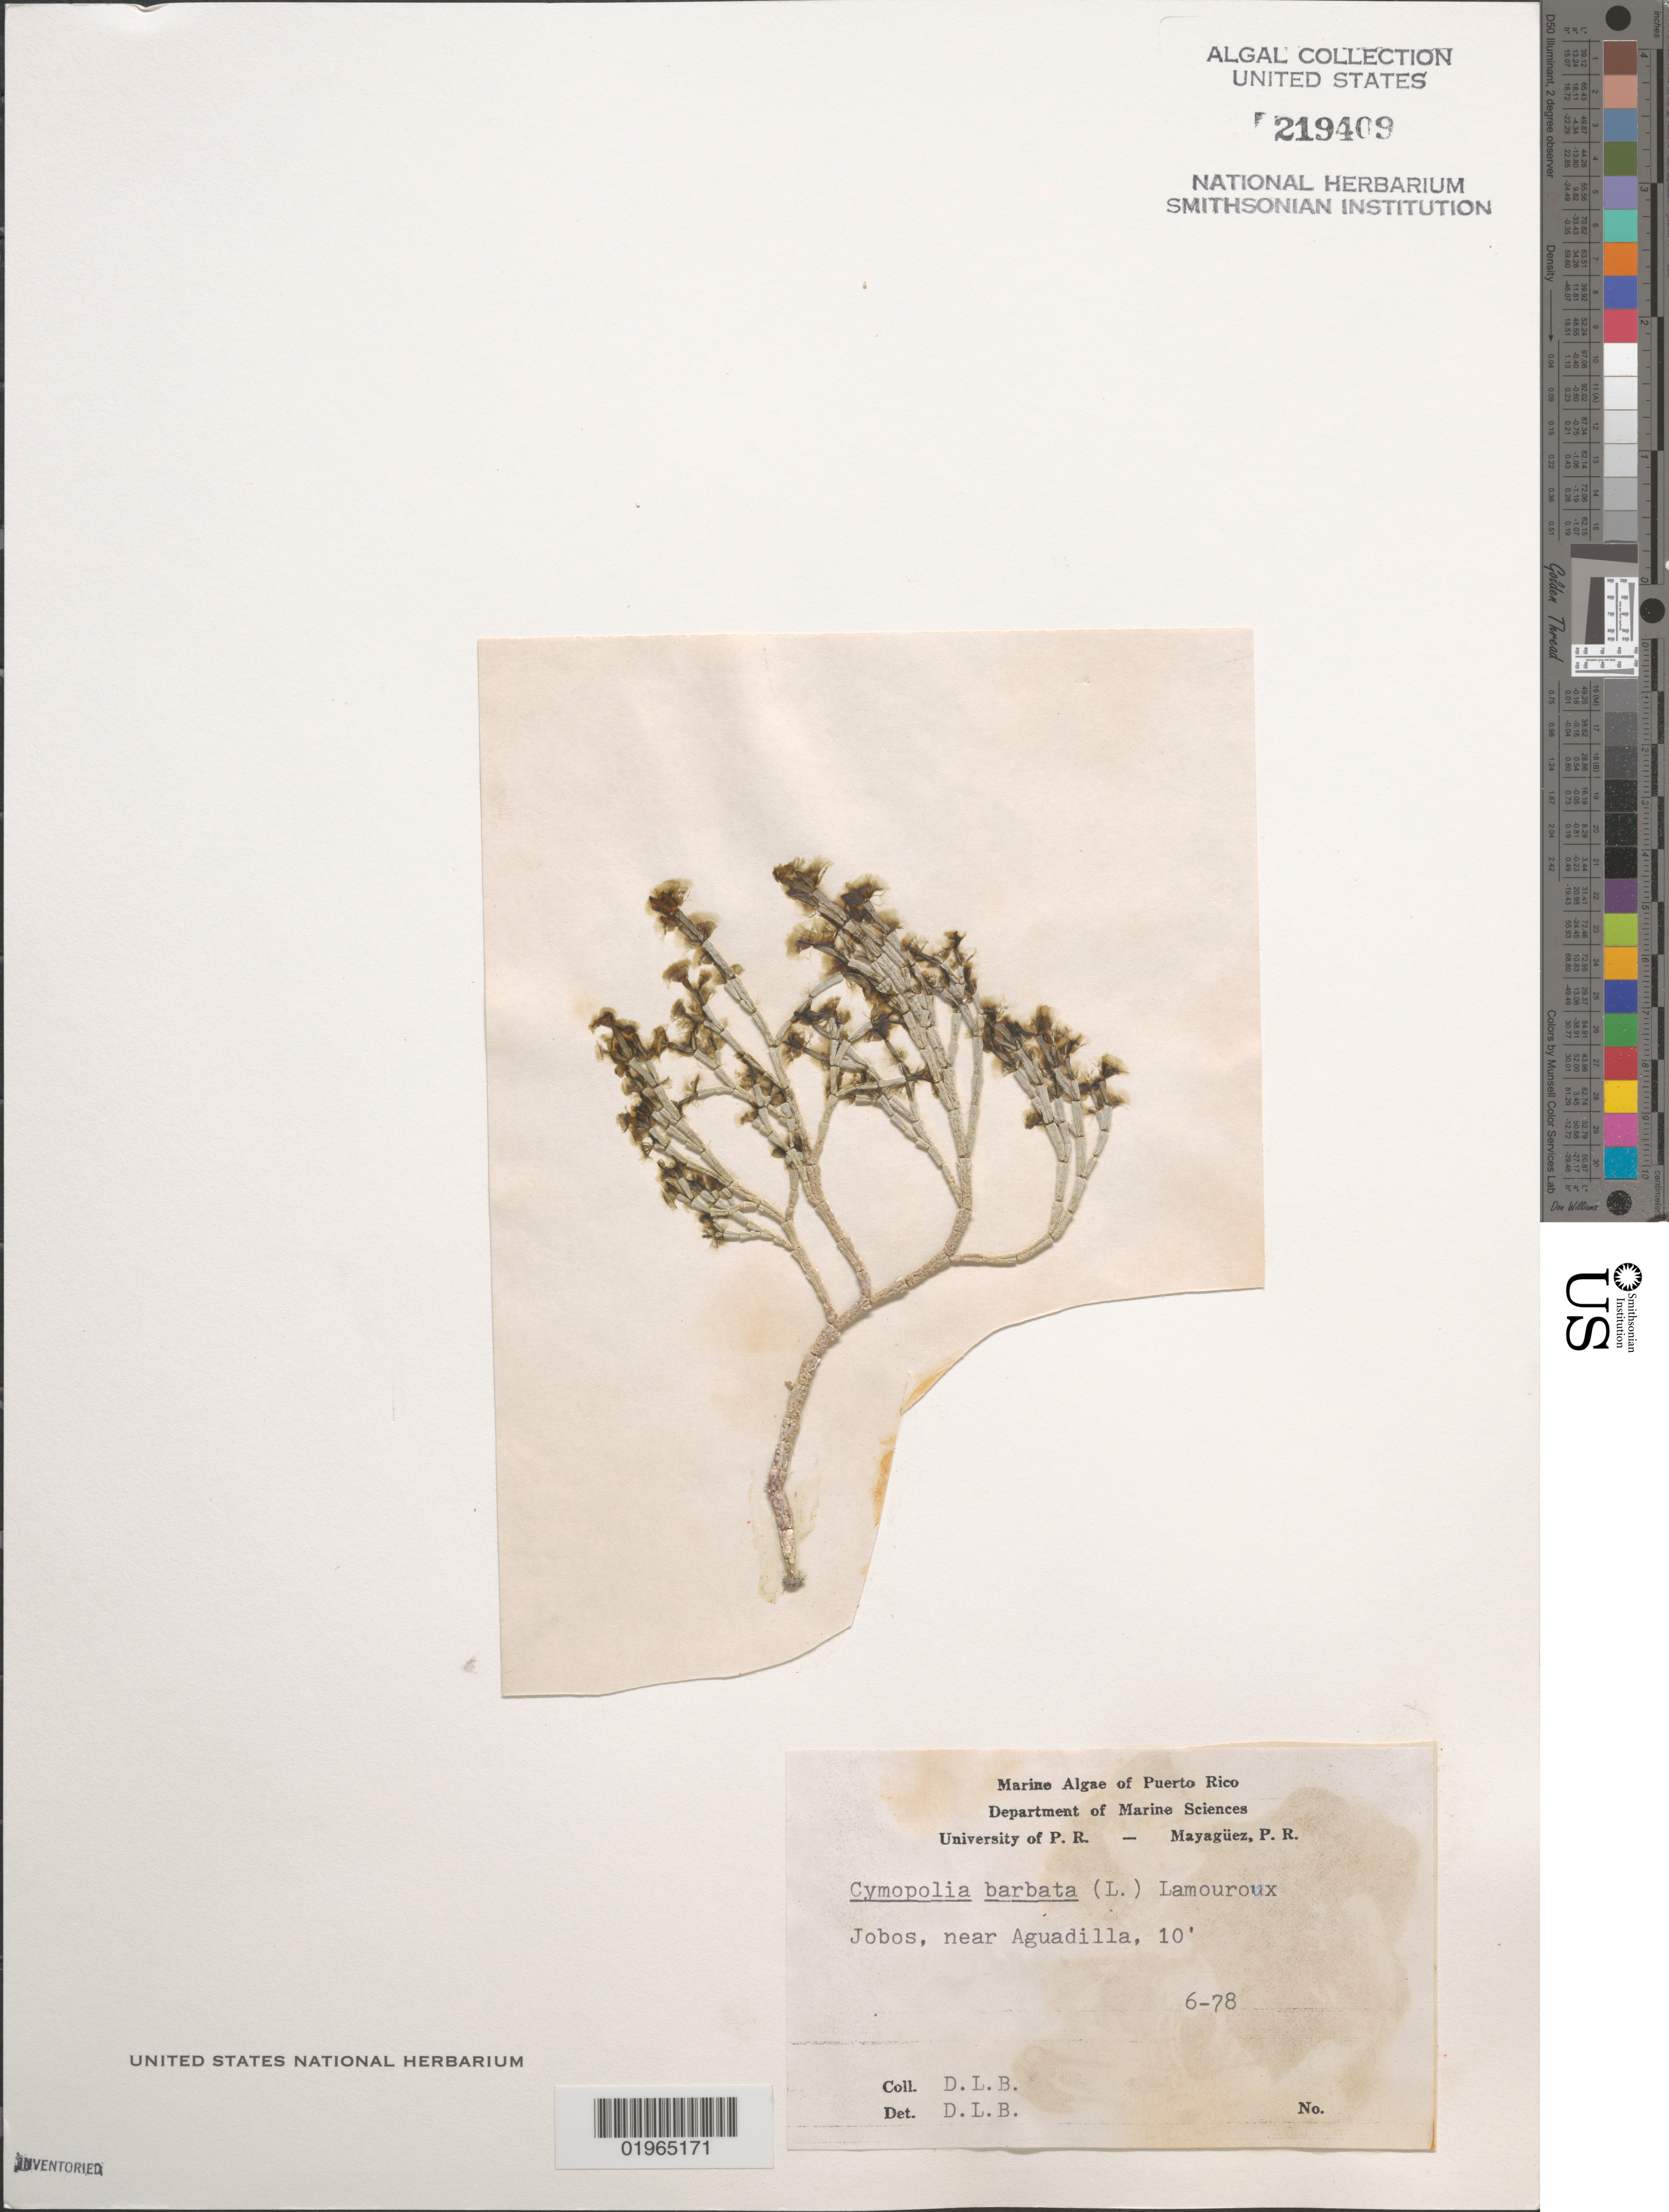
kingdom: Plantae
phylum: Chlorophyta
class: Ulvophyceae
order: Dasycladales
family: Dasycladaceae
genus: Cymopolia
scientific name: Cymopolia barbata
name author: (L.) J.V.Lamouroux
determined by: Ballantine, D. L.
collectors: D.L. Ballantine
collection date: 1978-06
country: Puerto Rico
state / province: Aguadilla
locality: Jobos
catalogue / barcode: US 219409